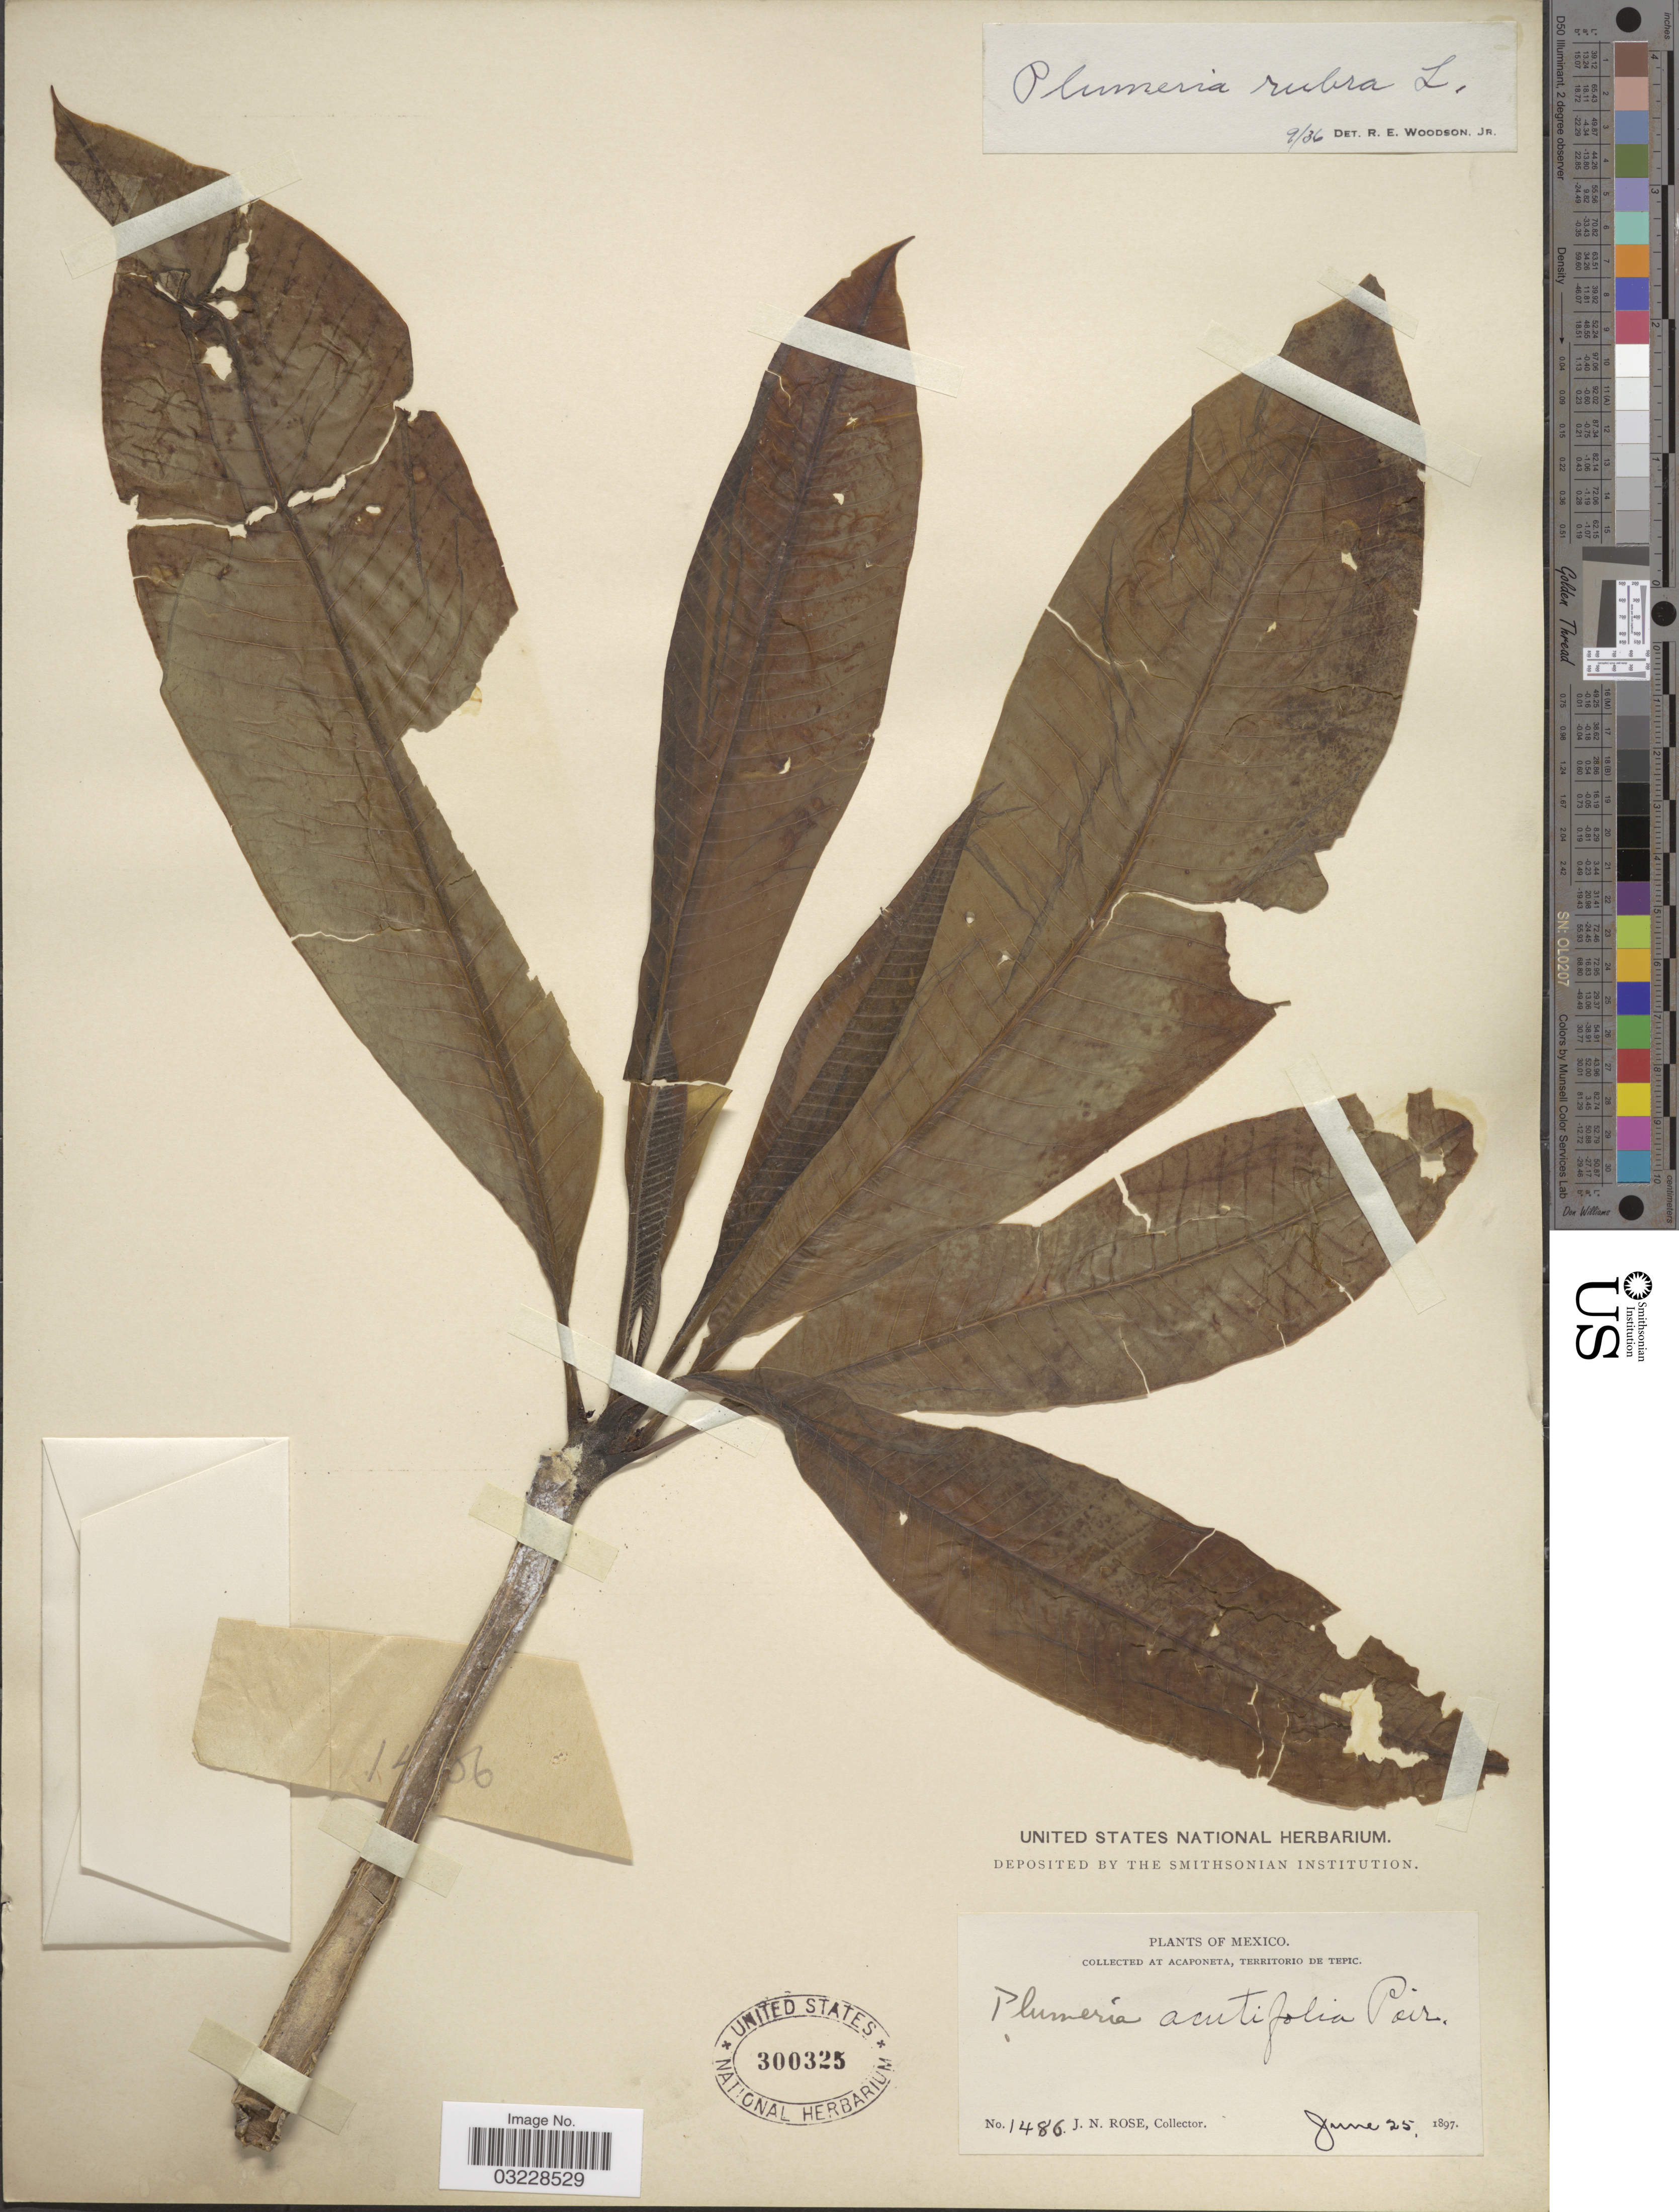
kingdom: Plantae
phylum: Tracheophyta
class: Magnoliopsida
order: Gentianales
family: Apocynaceae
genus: Plumeria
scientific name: Plumeria rubra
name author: L.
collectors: J. N. Rose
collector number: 1486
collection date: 1897-06-25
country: Mexico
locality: At Acaponeta, Territorio De Tepic.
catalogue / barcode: US 300325